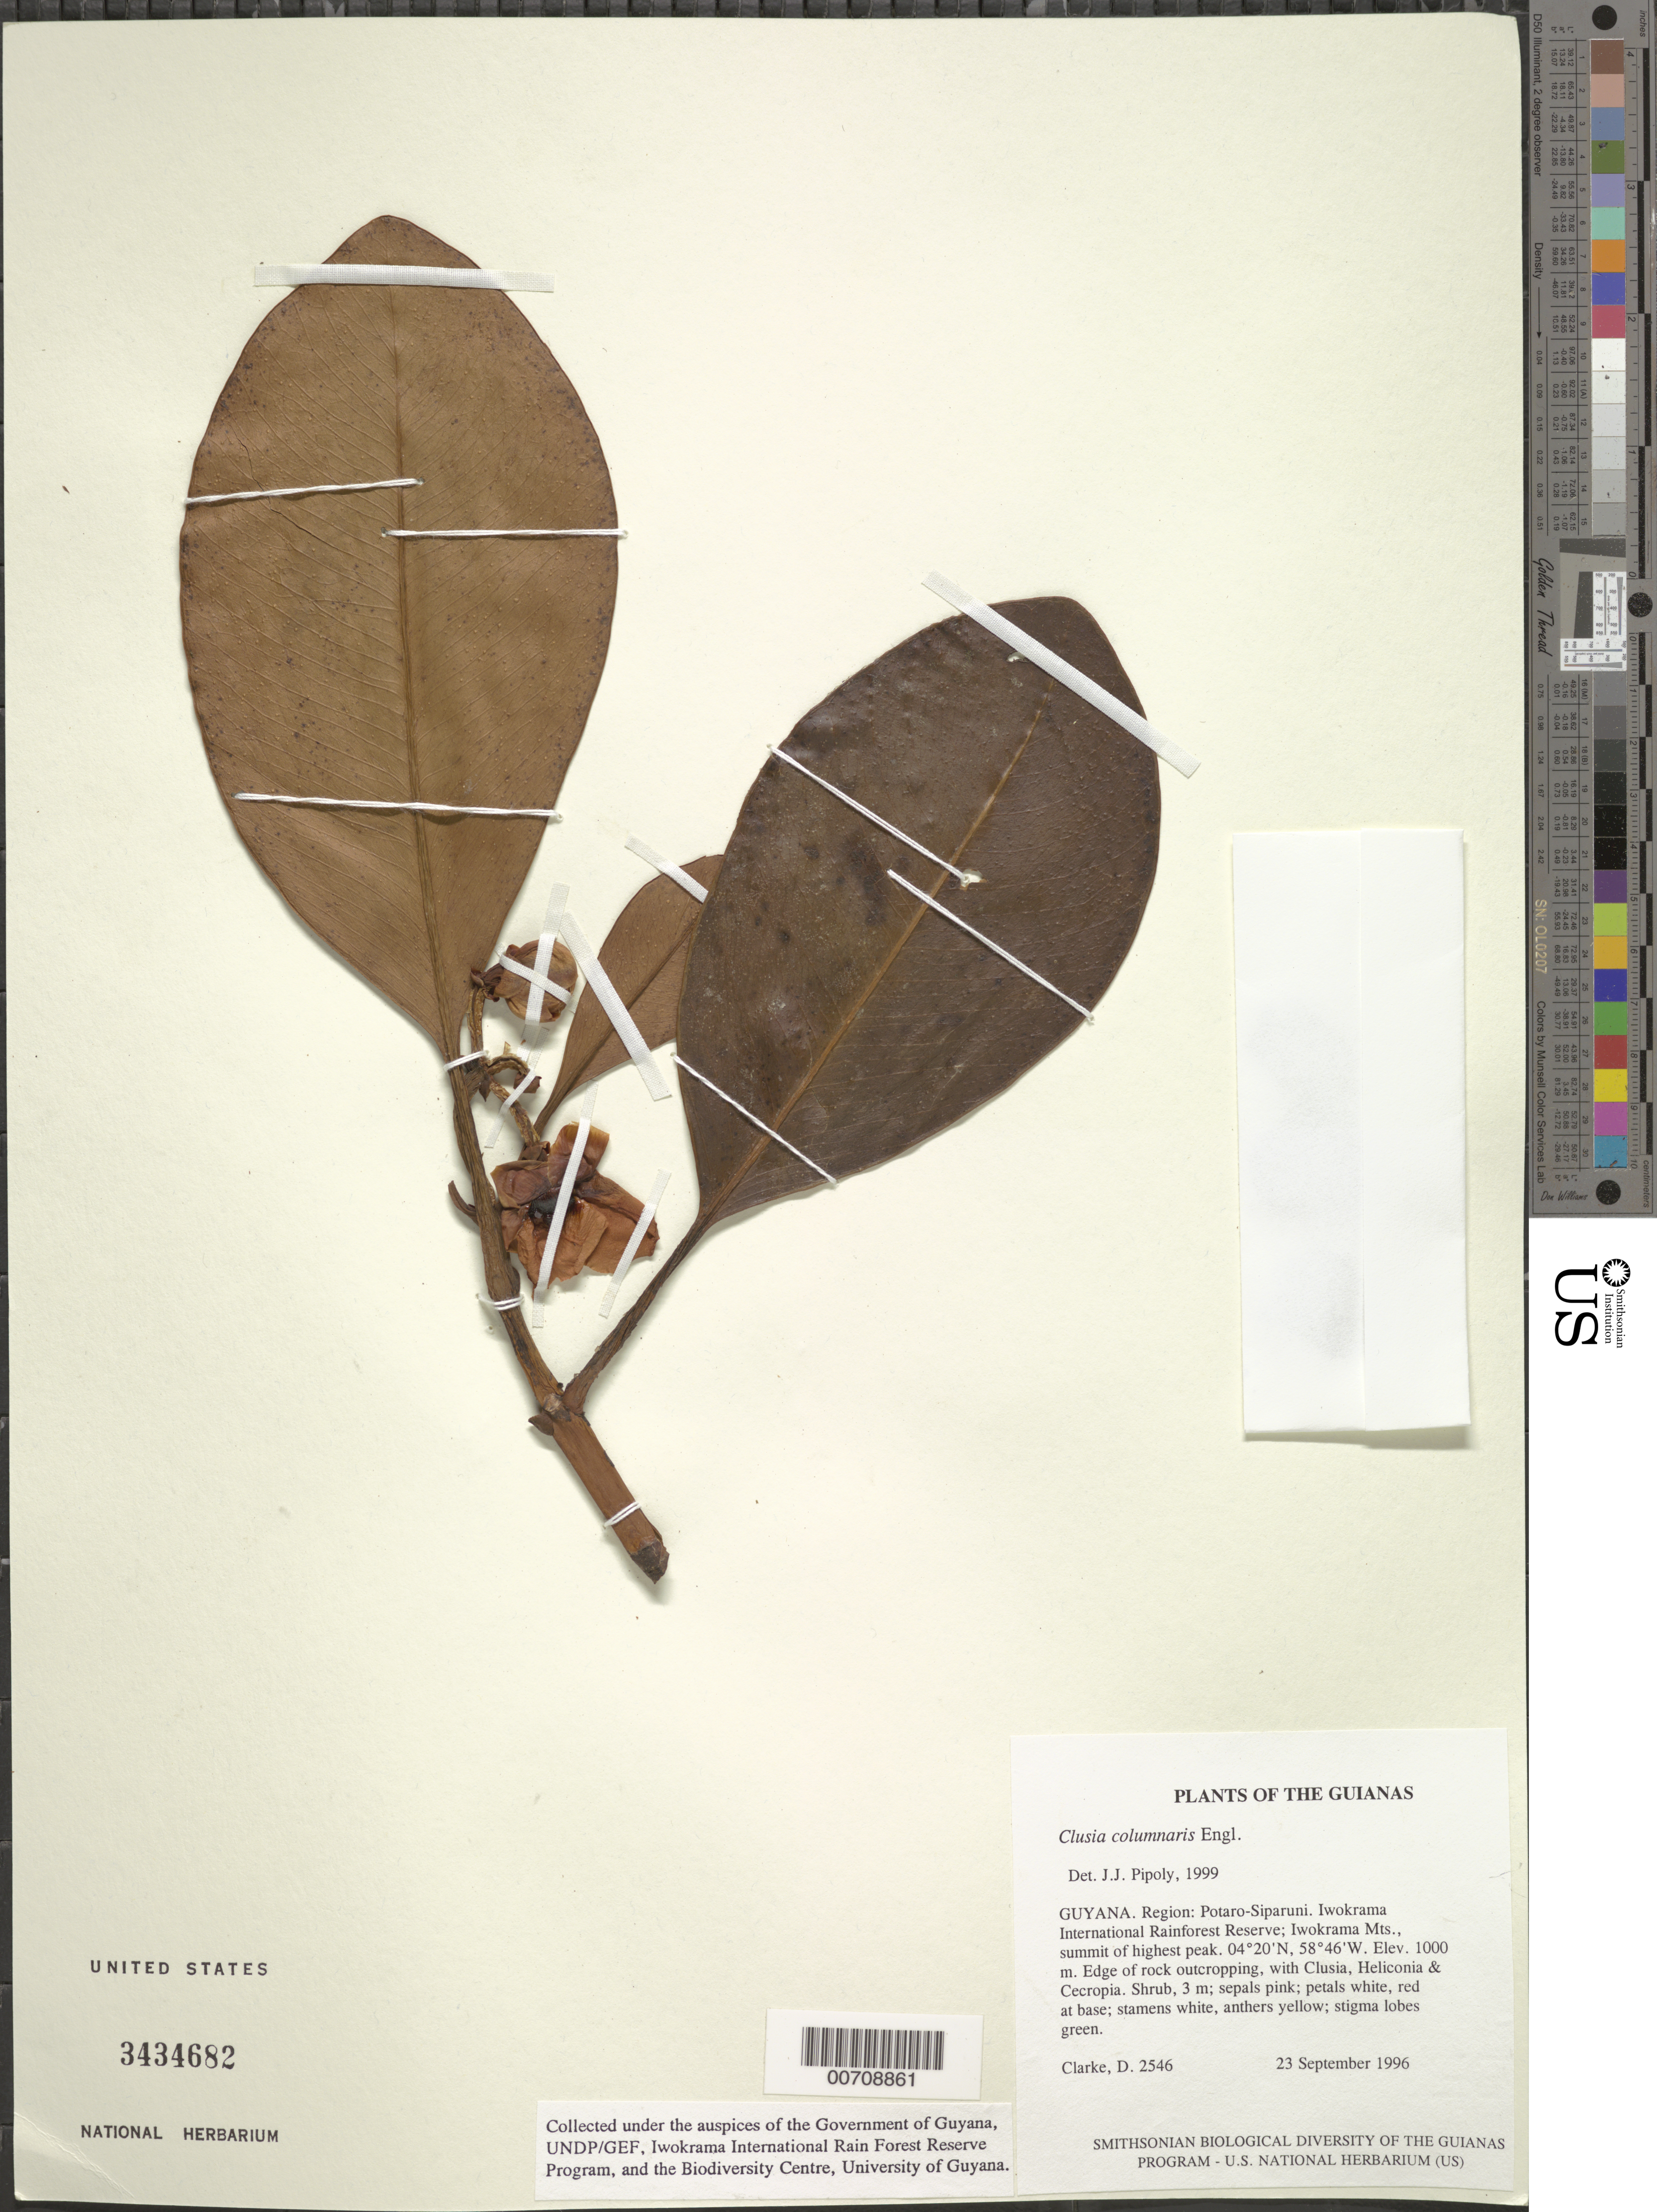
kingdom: Plantae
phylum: Tracheophyta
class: Magnoliopsida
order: Malpighiales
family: Clusiaceae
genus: Clusia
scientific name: Clusia columnaris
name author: Engl.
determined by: Pipoly, J. J., III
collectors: H. D. Clarke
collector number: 2546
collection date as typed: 23 September 1996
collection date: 1996-09-23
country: Guyana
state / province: Potaro-Siparuni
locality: Iwokrama International Rainforest Reserve; Iwokrama Mts., summit of highest peak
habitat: Edge of rock outcropping, with Clusia, Heliconia & Cecropia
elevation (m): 1000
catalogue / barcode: US 3434682